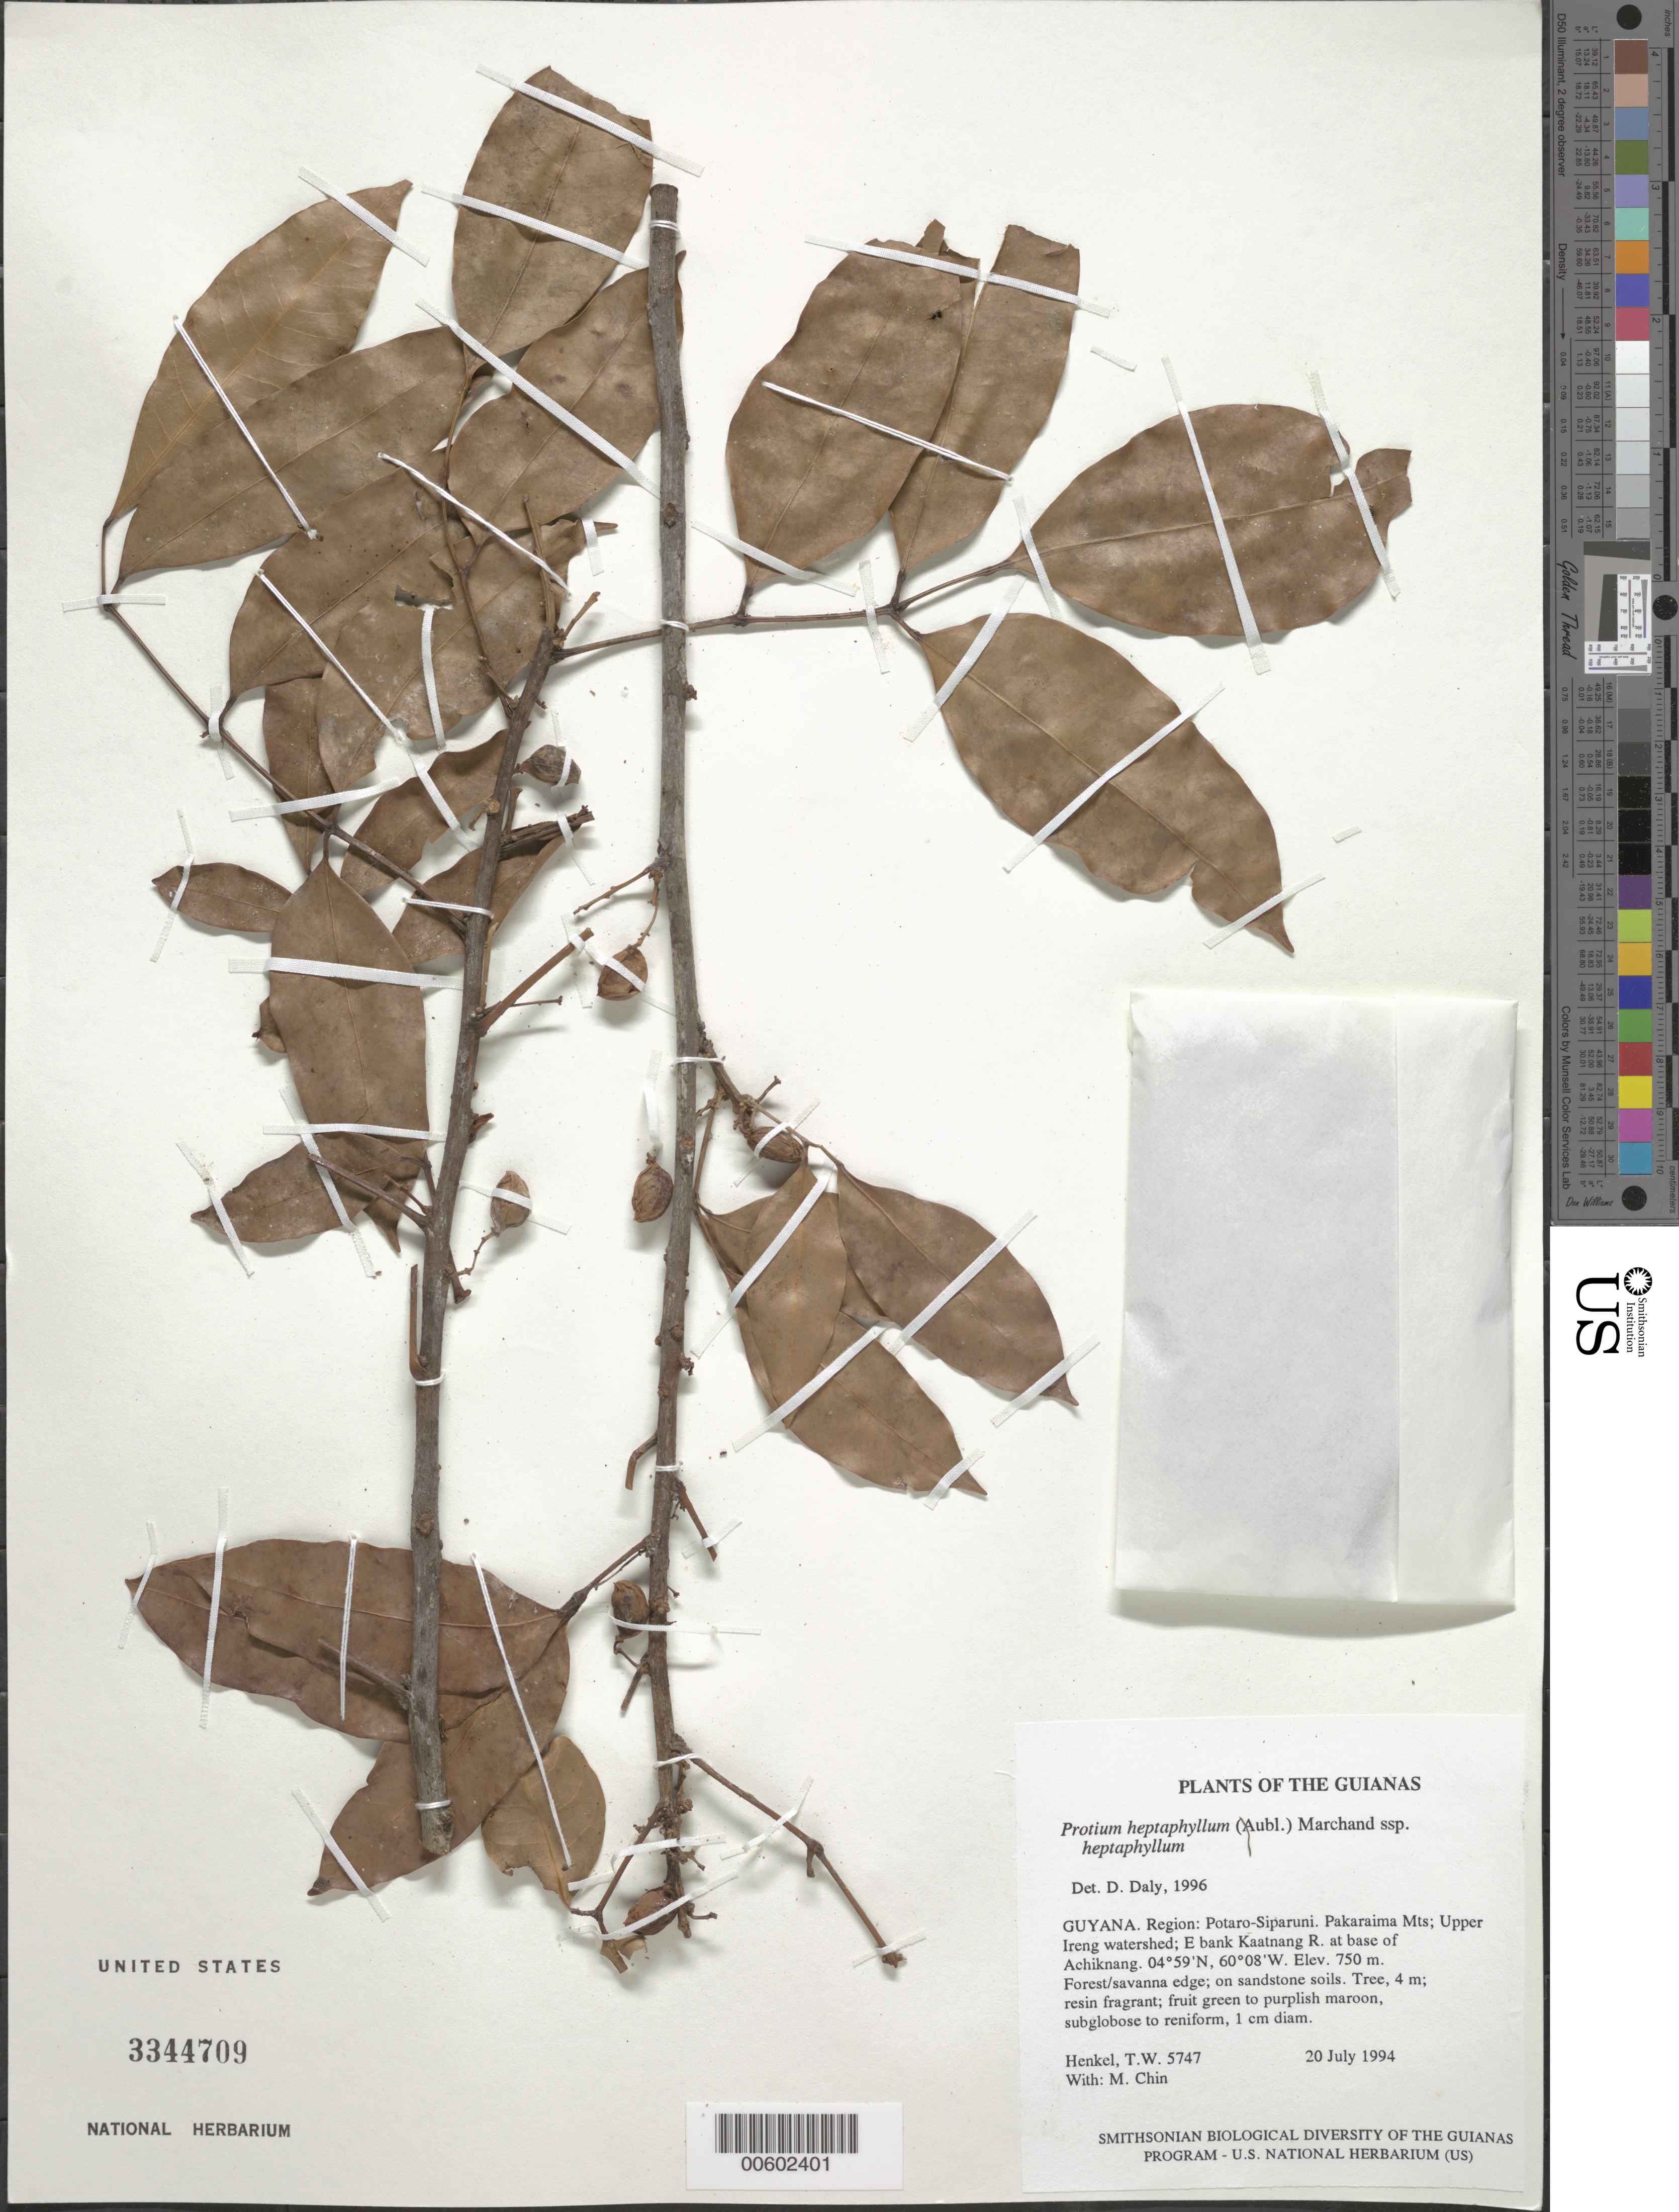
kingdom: Plantae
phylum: Tracheophyta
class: Magnoliopsida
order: Sapindales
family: Burseraceae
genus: Protium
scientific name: Protium heptaphyllum subsp. heptaphyllum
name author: (Aubl.) Marchand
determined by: Daly, D. C.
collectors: T. Henkel & M. Chin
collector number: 5747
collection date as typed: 20 July 1994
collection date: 1994-07-20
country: Guyana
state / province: Potaro-Siparuni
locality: Pakaraima Mts; Upper Ireng watershed; E bank Kaatnang R. at base of Achiknang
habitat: Forest/savanna edge; on sandstone soils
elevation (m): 750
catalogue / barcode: US 3344709